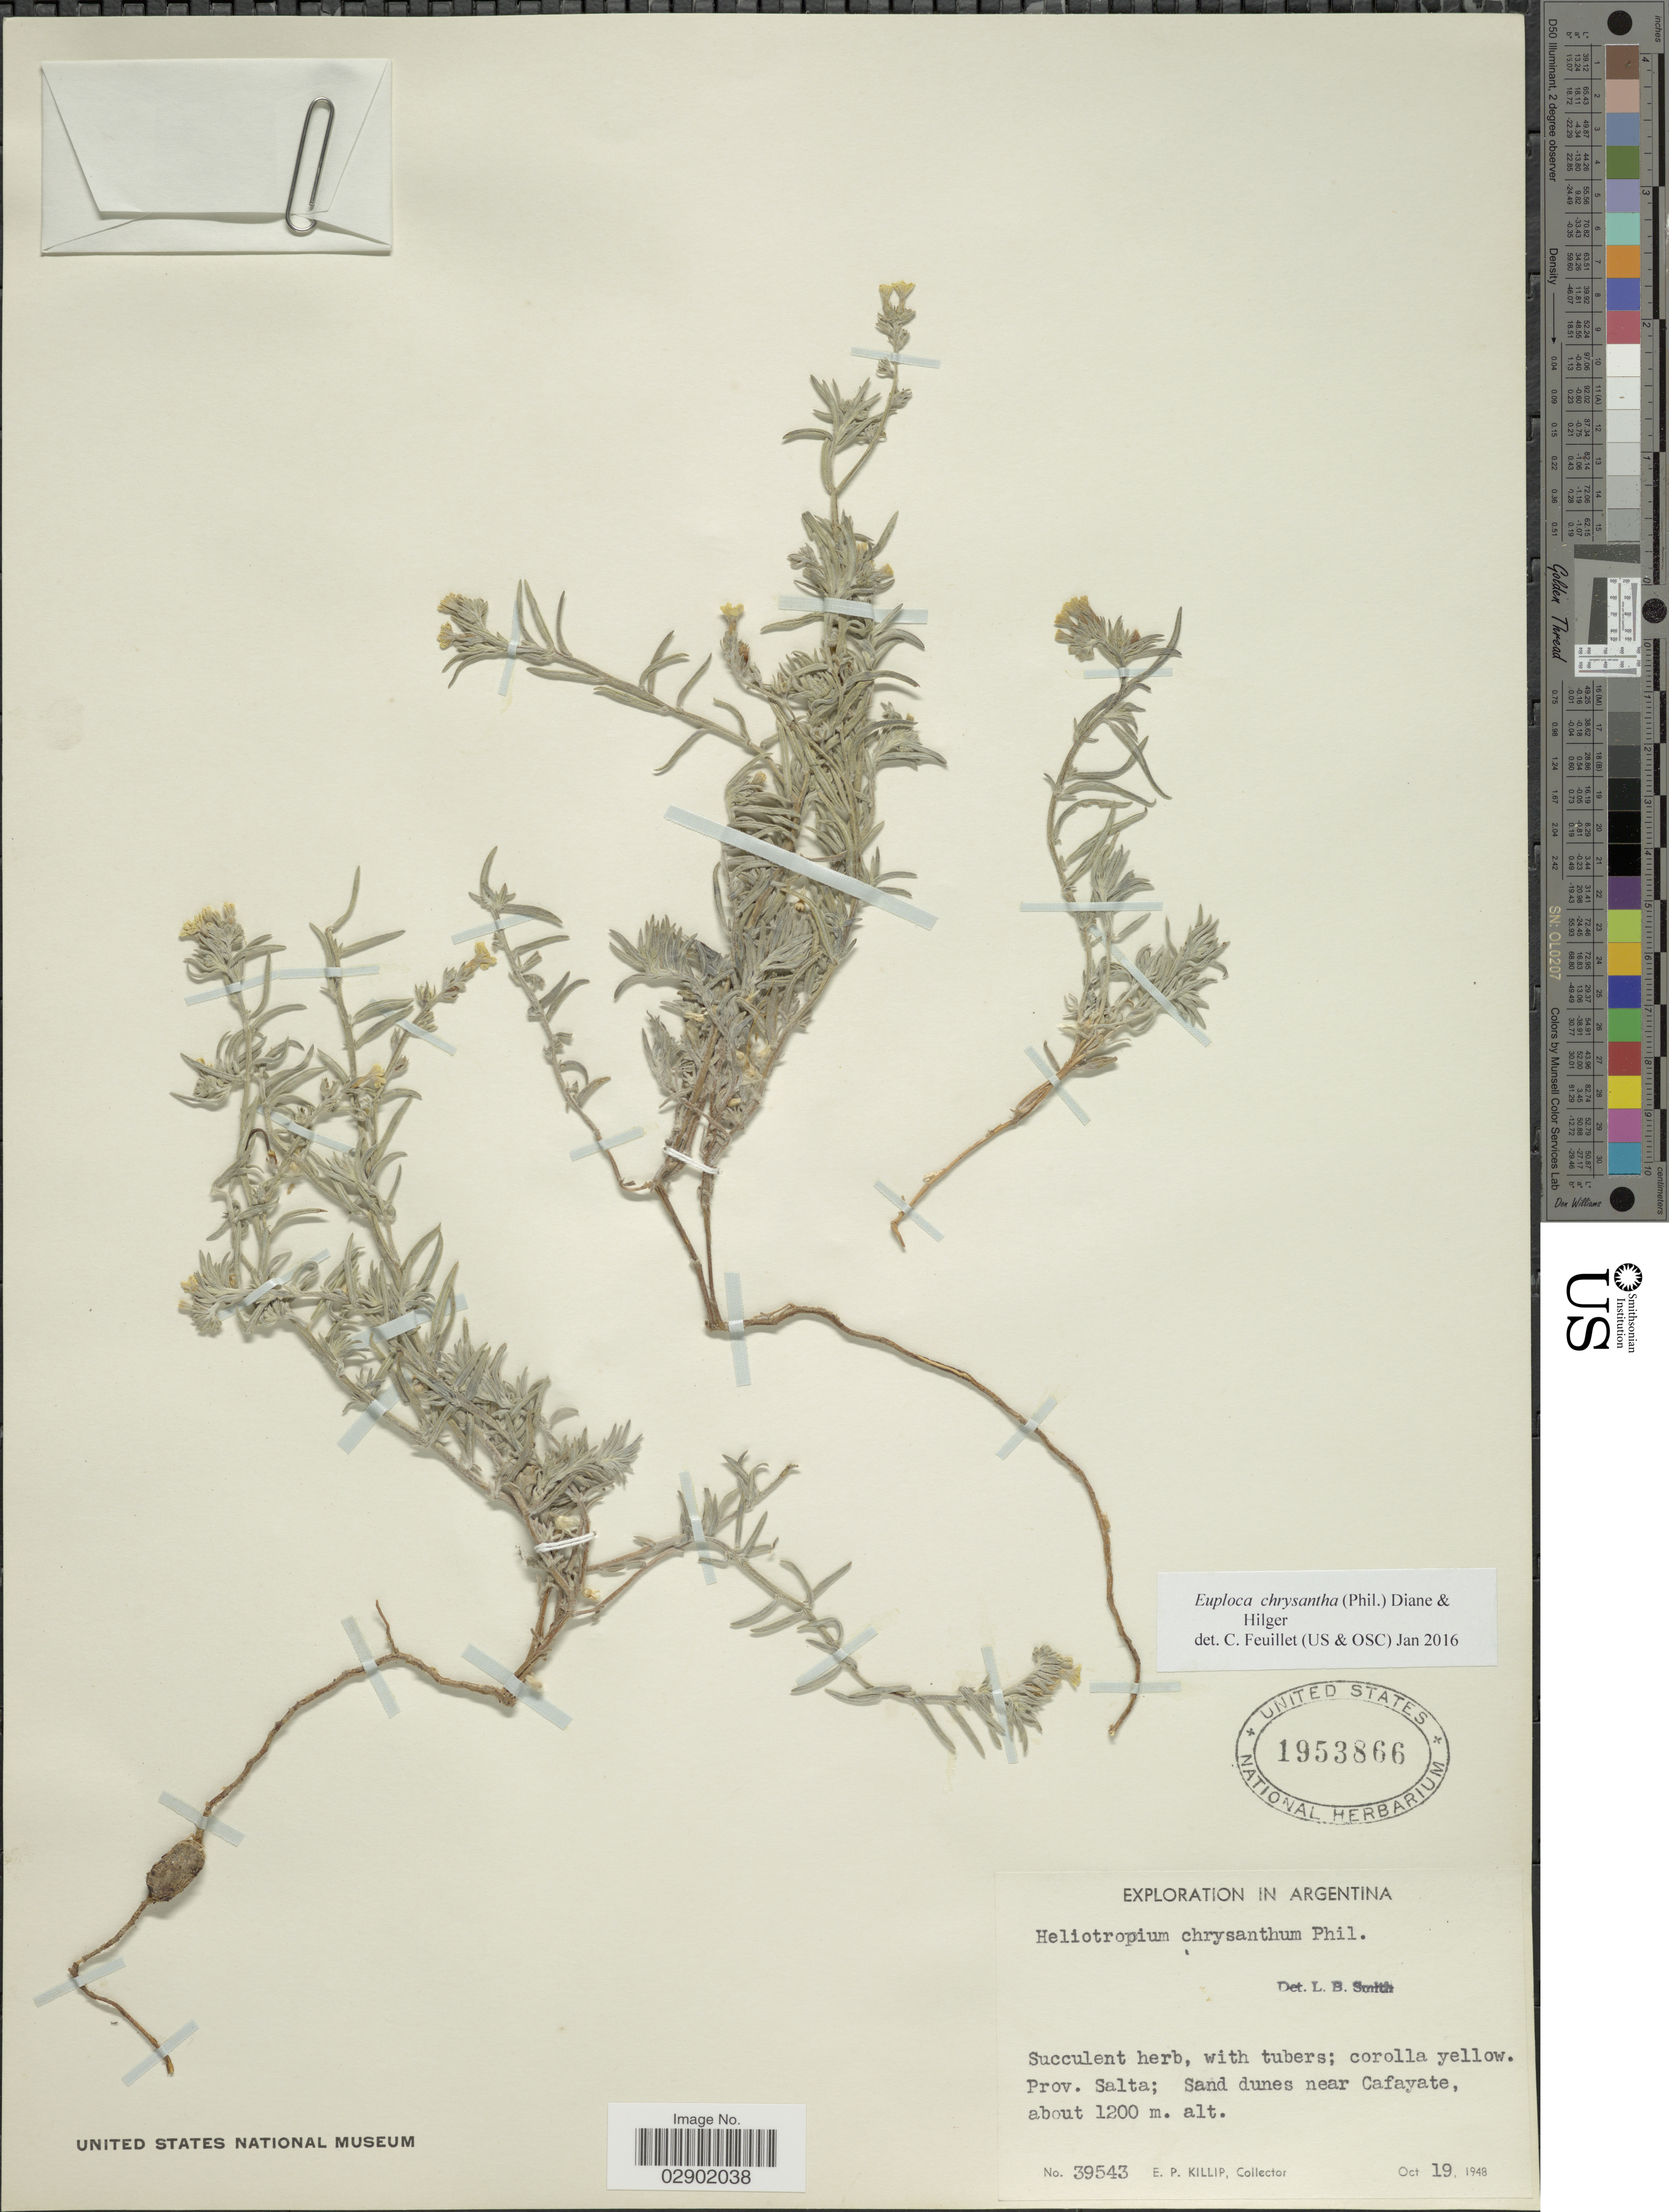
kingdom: Plantae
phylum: Tracheophyta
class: Magnoliopsida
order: Boraginales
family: Heliotropiaceae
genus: Euploca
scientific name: Euploca chrysantha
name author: (Phil.) Diane & Hilger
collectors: E. P. Killip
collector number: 39543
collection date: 1948-10-19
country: Argentina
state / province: Salta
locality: Sand dunes near Cafayate.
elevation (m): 1200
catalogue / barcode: US 1953866